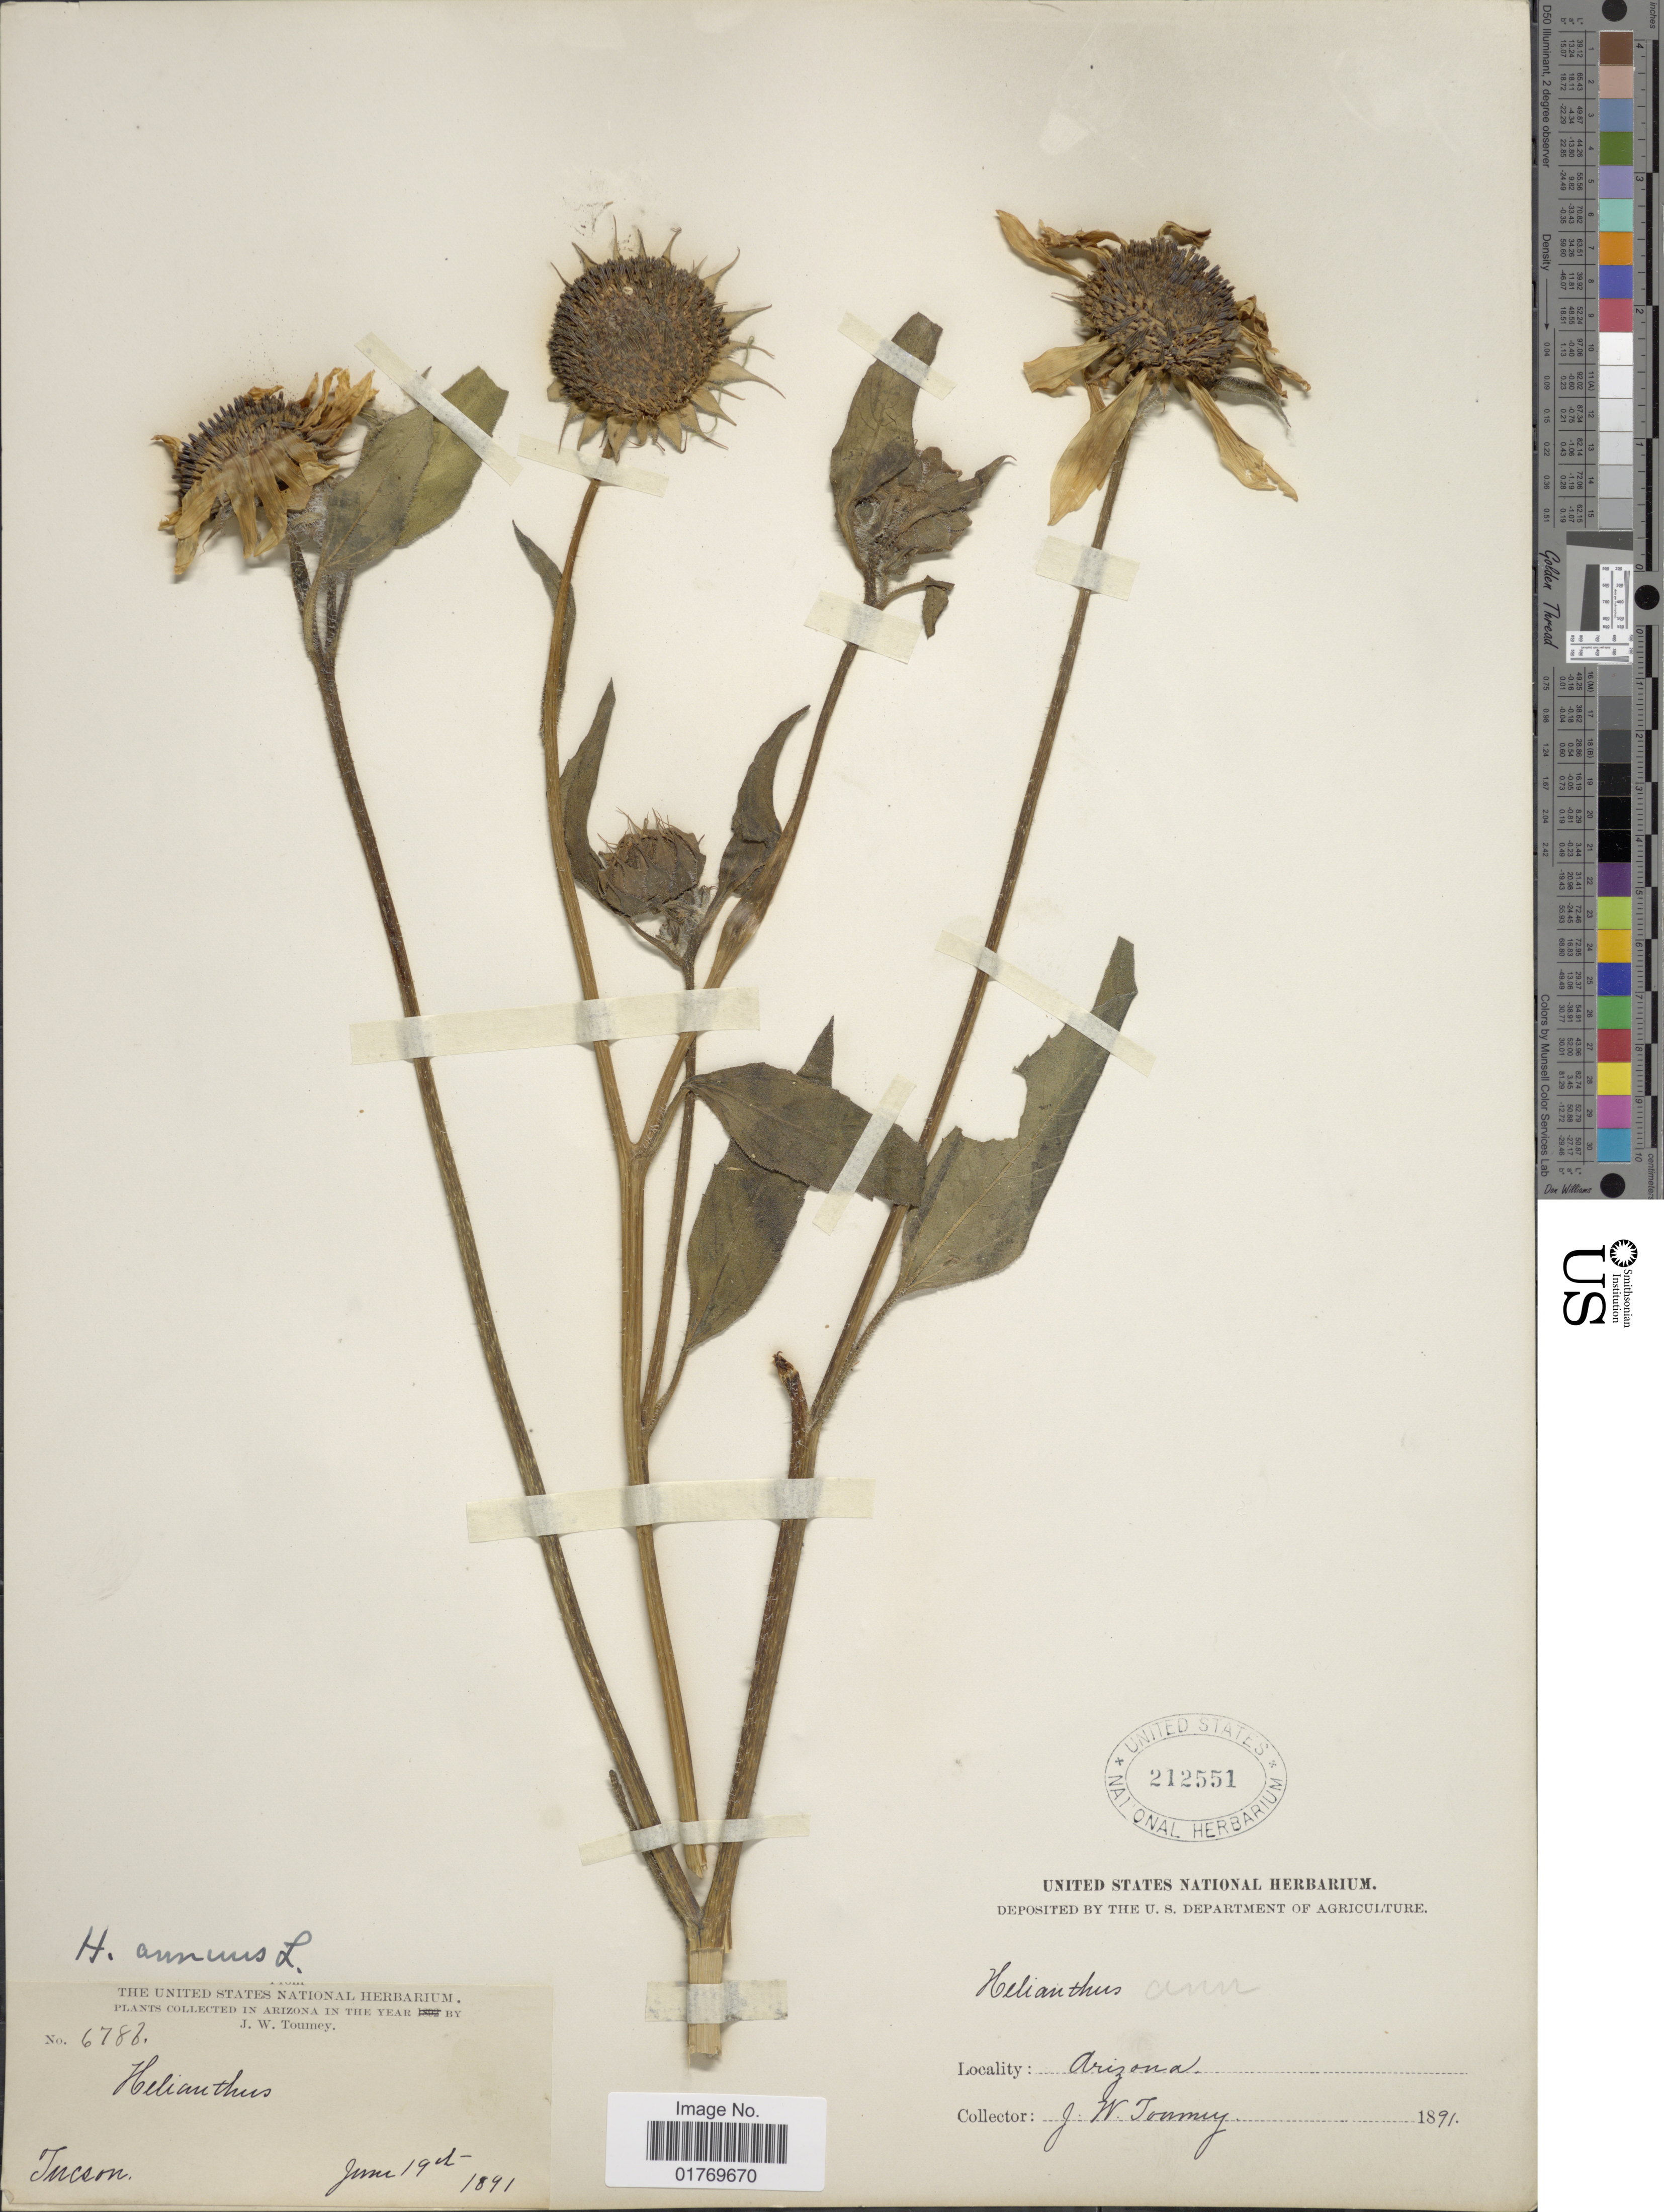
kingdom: Plantae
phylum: Tracheophyta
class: Magnoliopsida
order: Asterales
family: Asteraceae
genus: Helianthus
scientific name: Helianthus annuus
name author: L.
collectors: J. W. Toumey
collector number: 6786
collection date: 1891-06-19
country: United States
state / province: Arizona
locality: Tucson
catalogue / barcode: US 212551